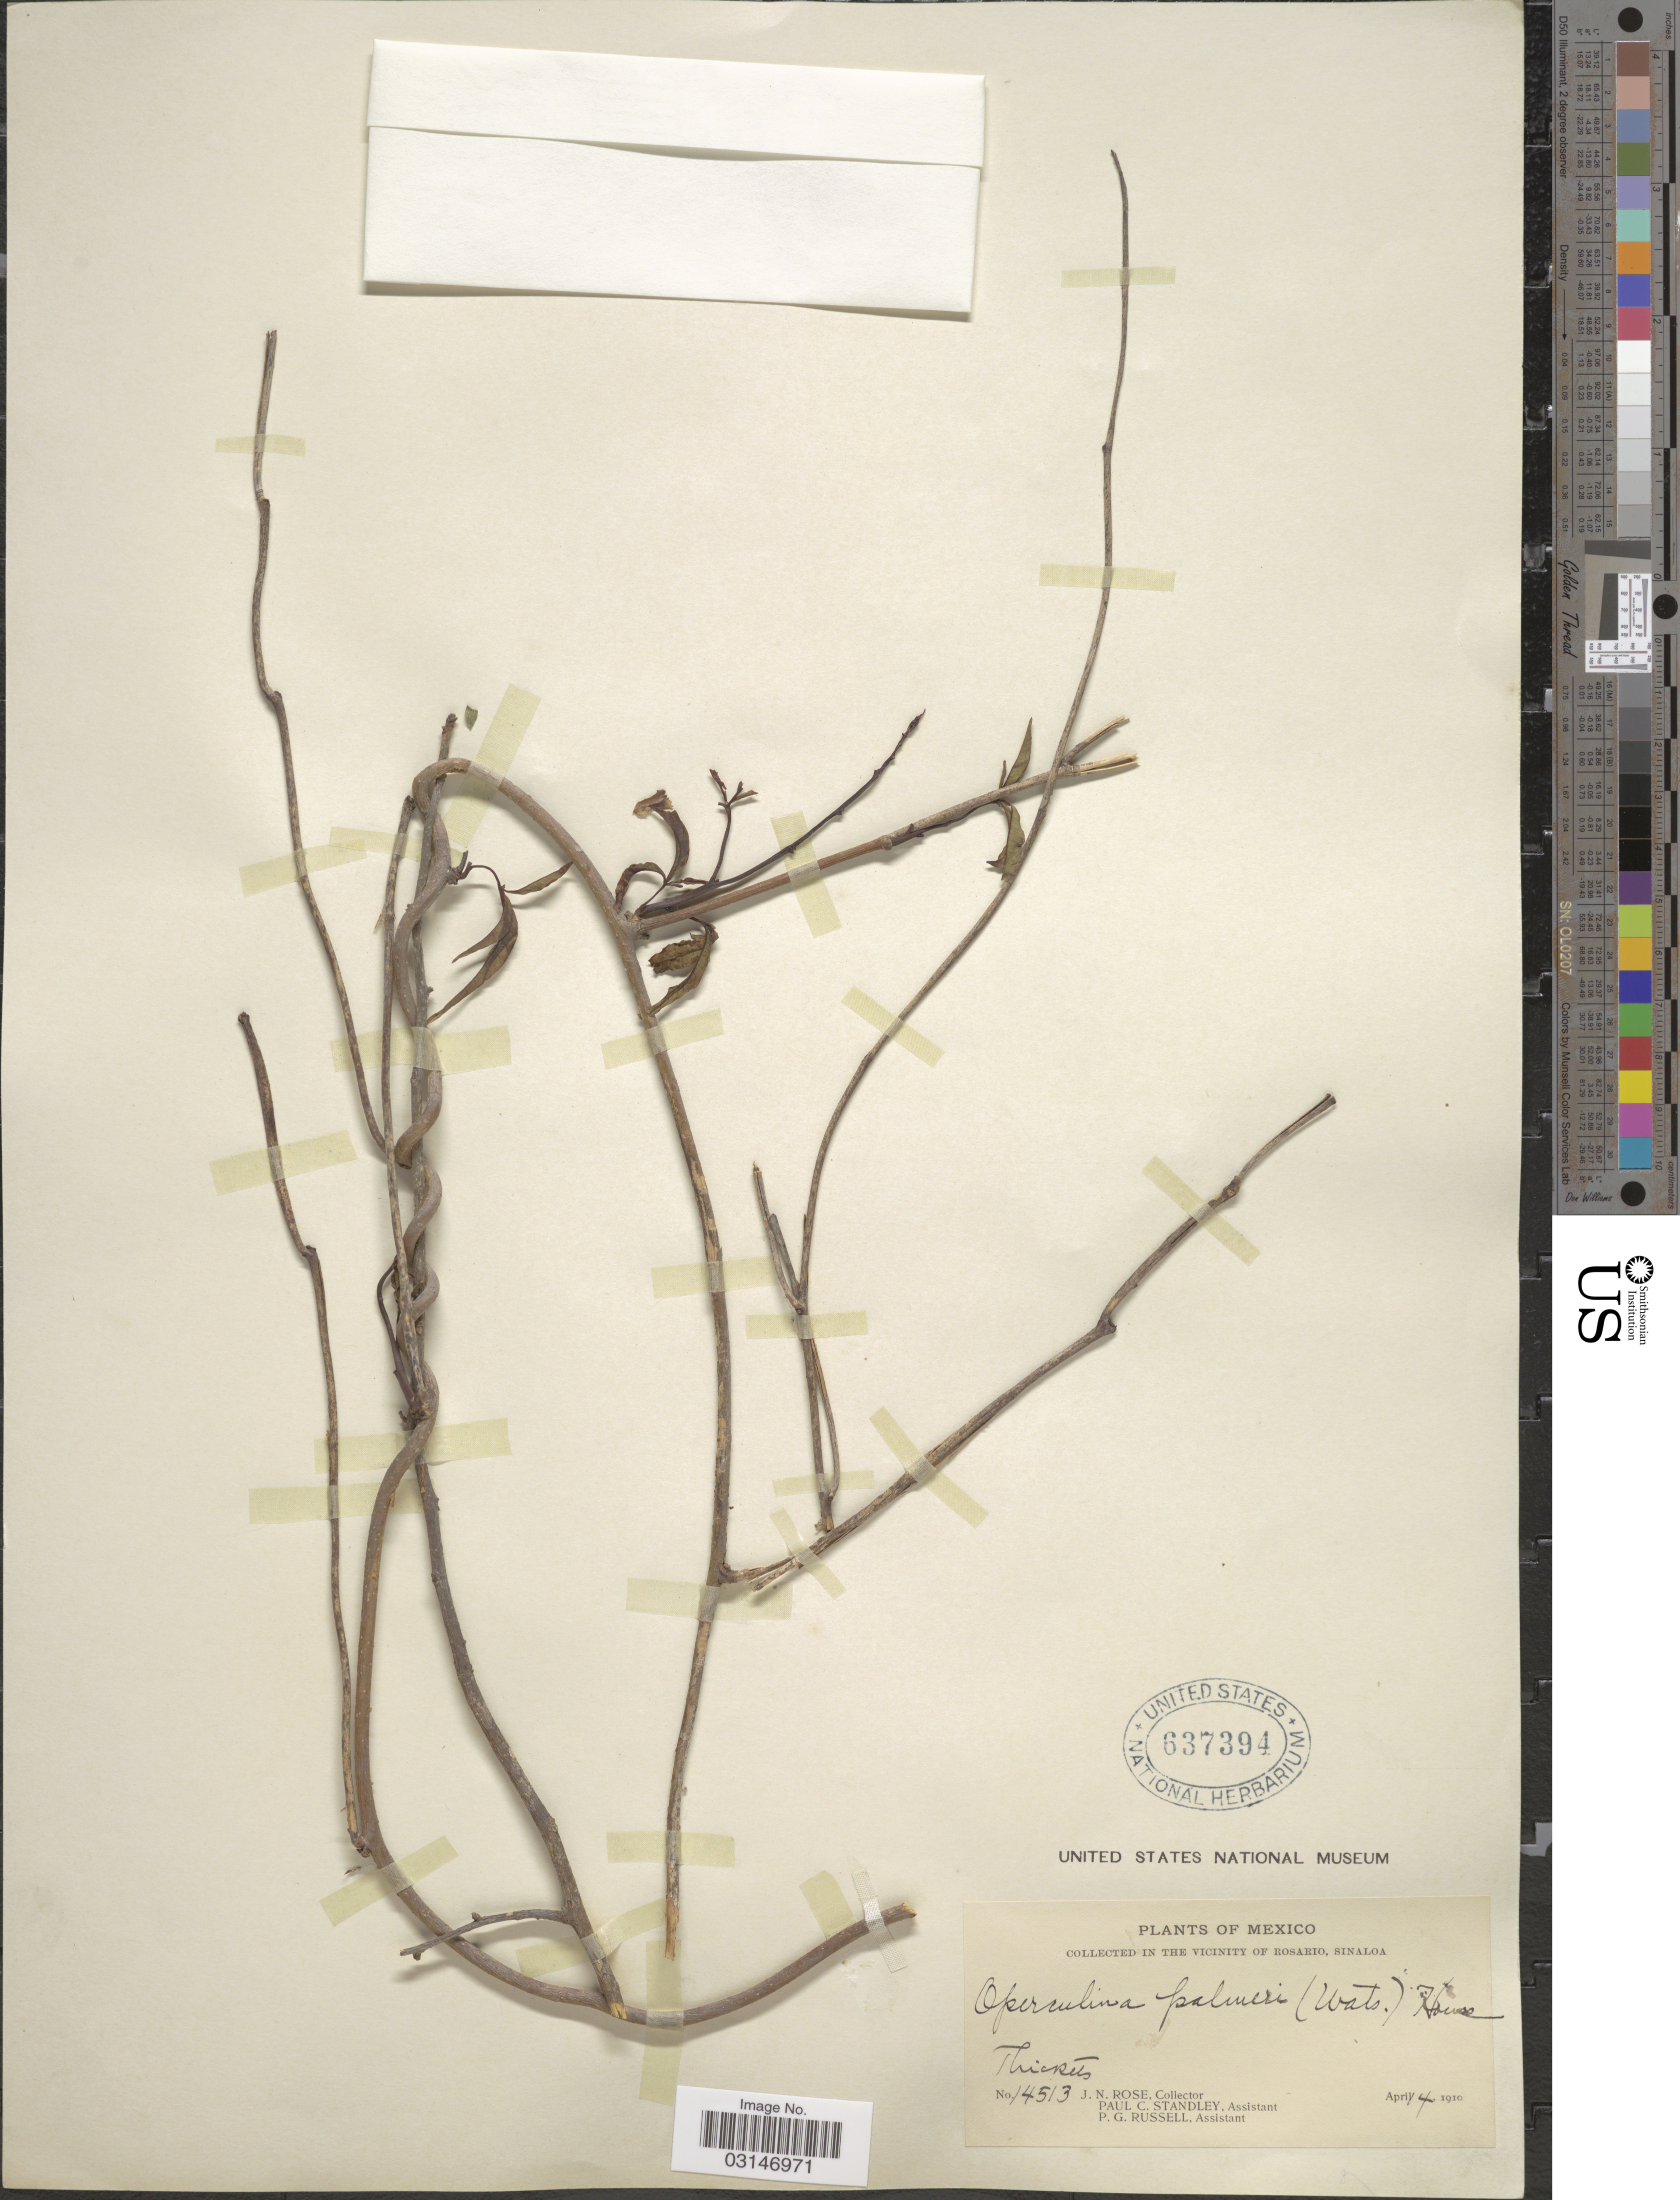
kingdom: Plantae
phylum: Tracheophyta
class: Magnoliopsida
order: Solanales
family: Convolvulaceae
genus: Distimake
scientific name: Distimake palmeri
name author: (S. Watson) A. R. Simões & Sim.-Bianch.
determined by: Strong, Mark T., (BOT), Smithsonian Institution - National Museum of Natural History (UNITED STATES)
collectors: J. N. Rose, P. C. Standley & P. G. Russell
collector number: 14513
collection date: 1910-04-14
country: Mexico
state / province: Sinaloa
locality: In The Vicinity of Rosario, Sinaloa.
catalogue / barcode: US 637394